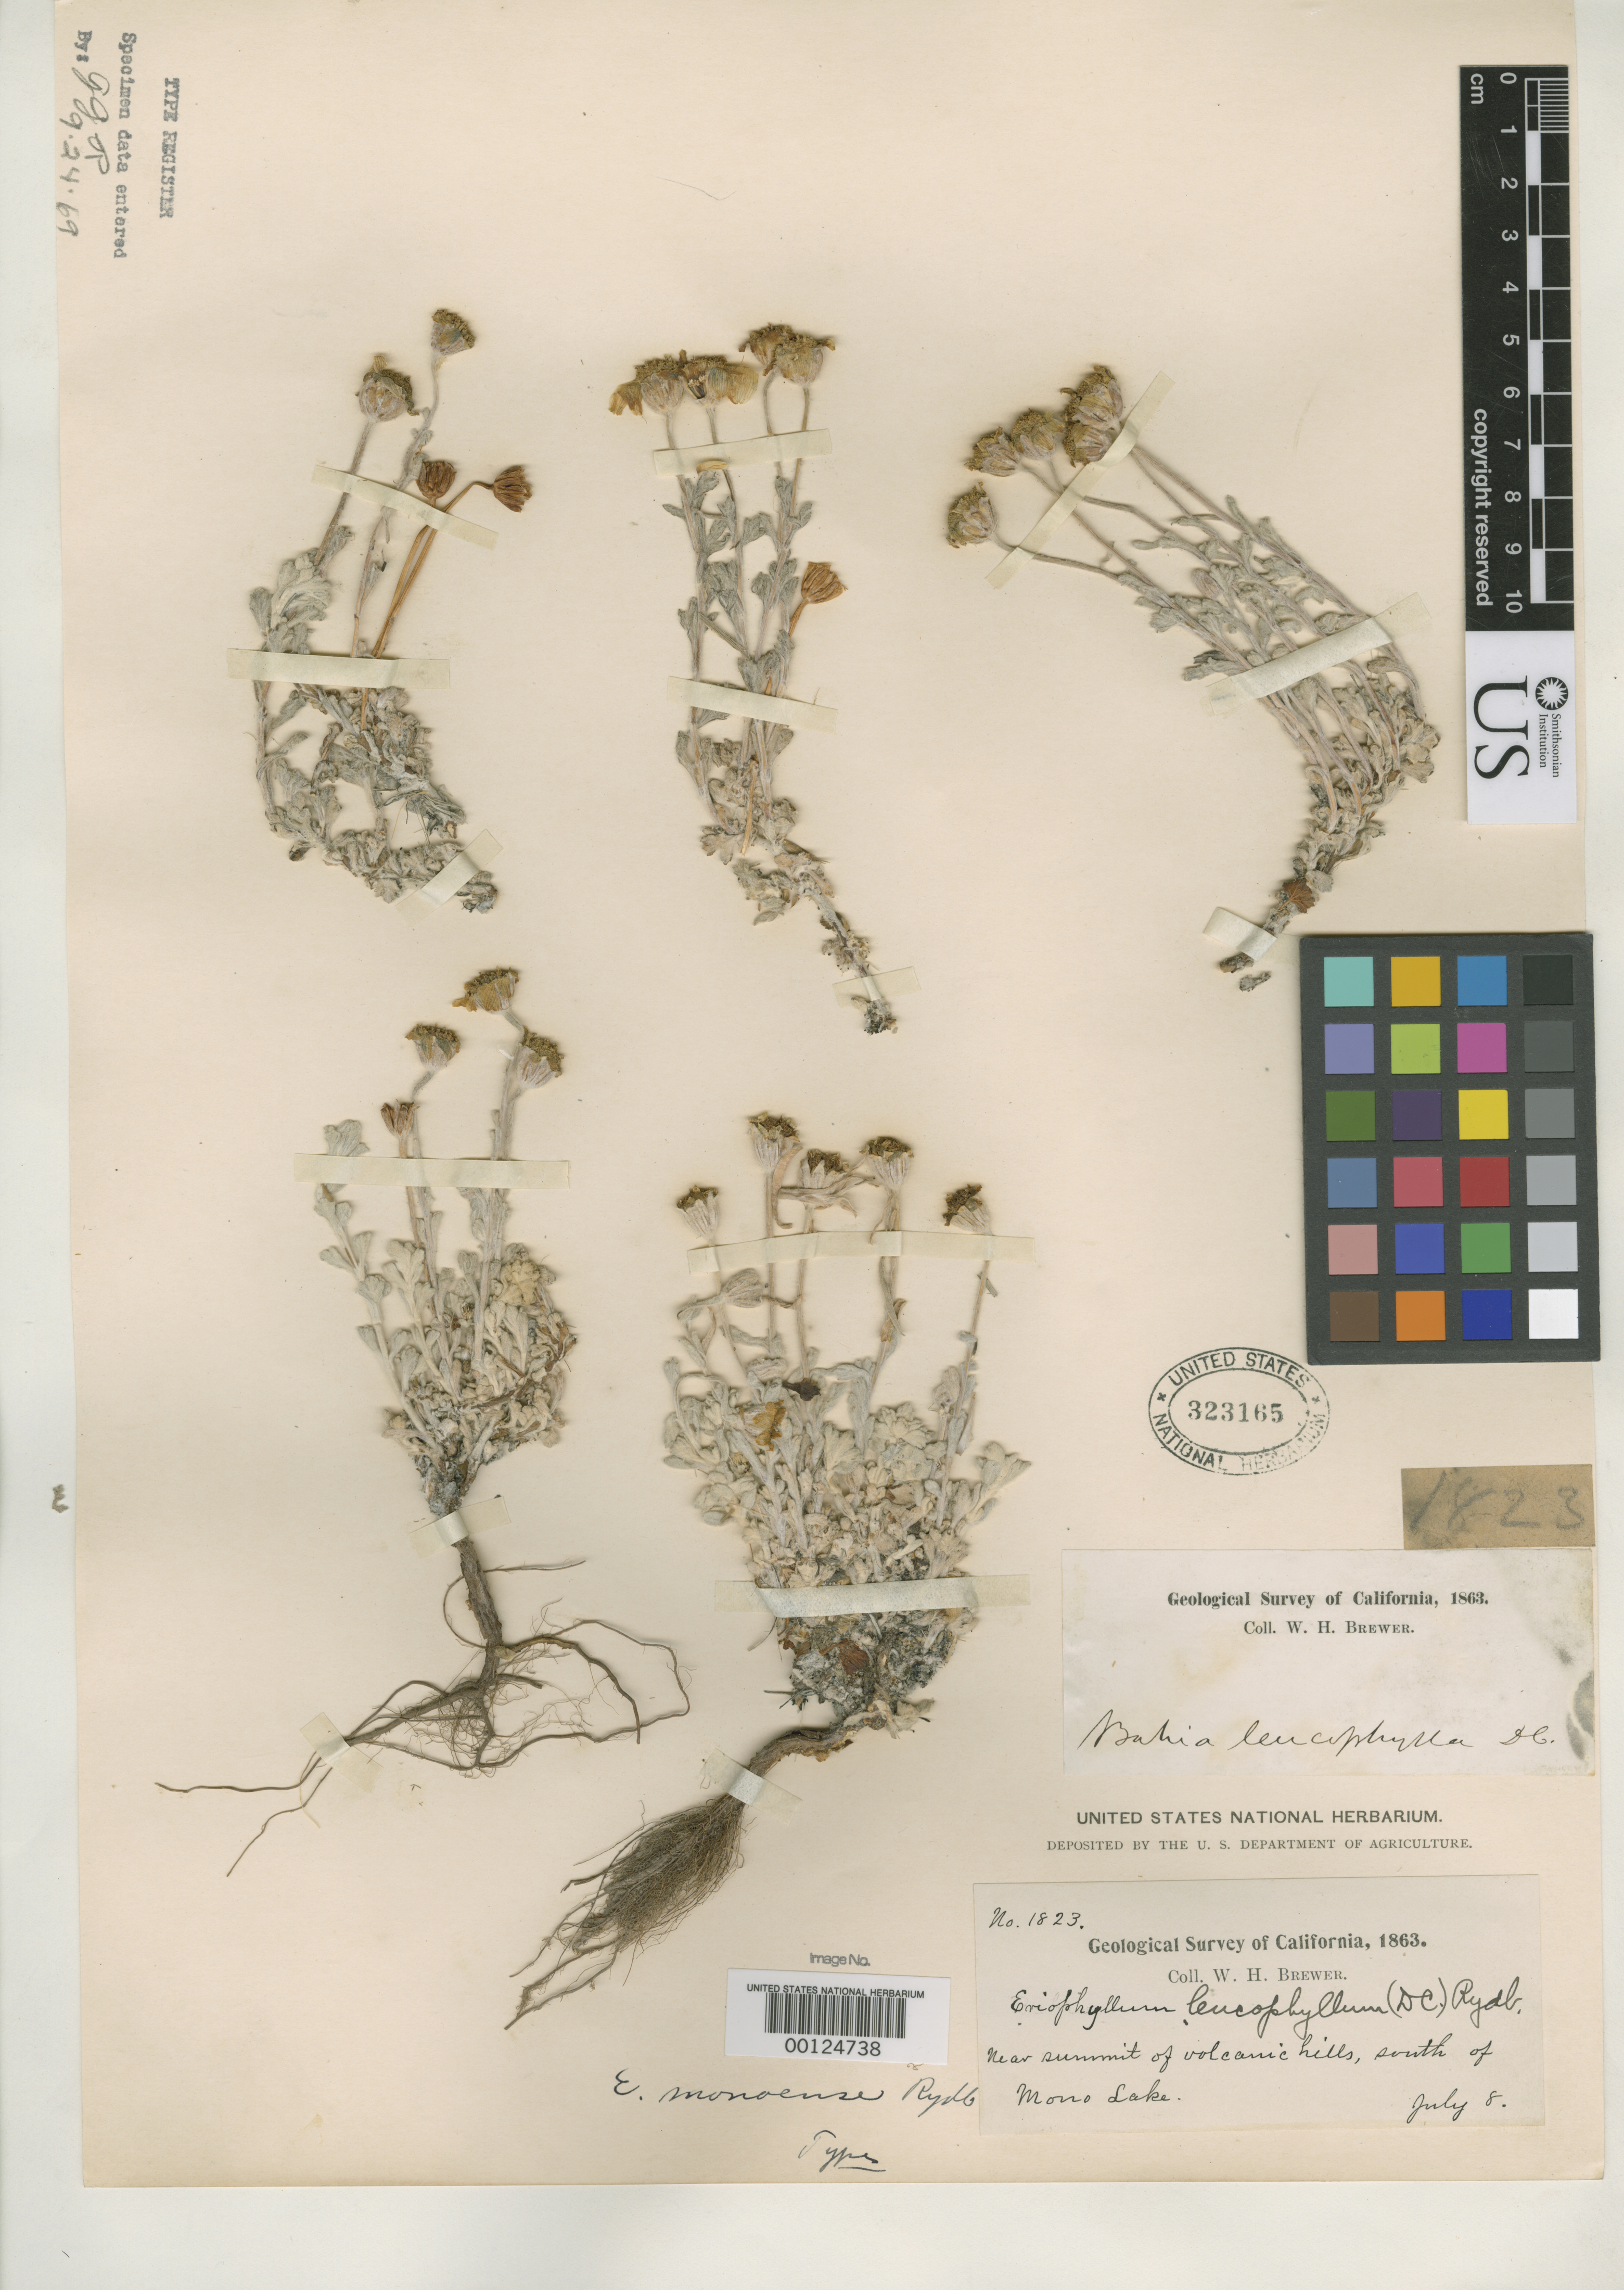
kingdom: Plantae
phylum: Tracheophyta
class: Magnoliopsida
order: Asterales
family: Asteraceae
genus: Eriophyllum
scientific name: Eriophyllum monoense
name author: Rydb.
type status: Holotype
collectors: W. H. Brewer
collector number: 1823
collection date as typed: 08 Jul 1863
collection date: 1863-07-08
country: United States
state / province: California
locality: Near summit of volcanic hills, S of Mono Lake.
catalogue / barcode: US 323165